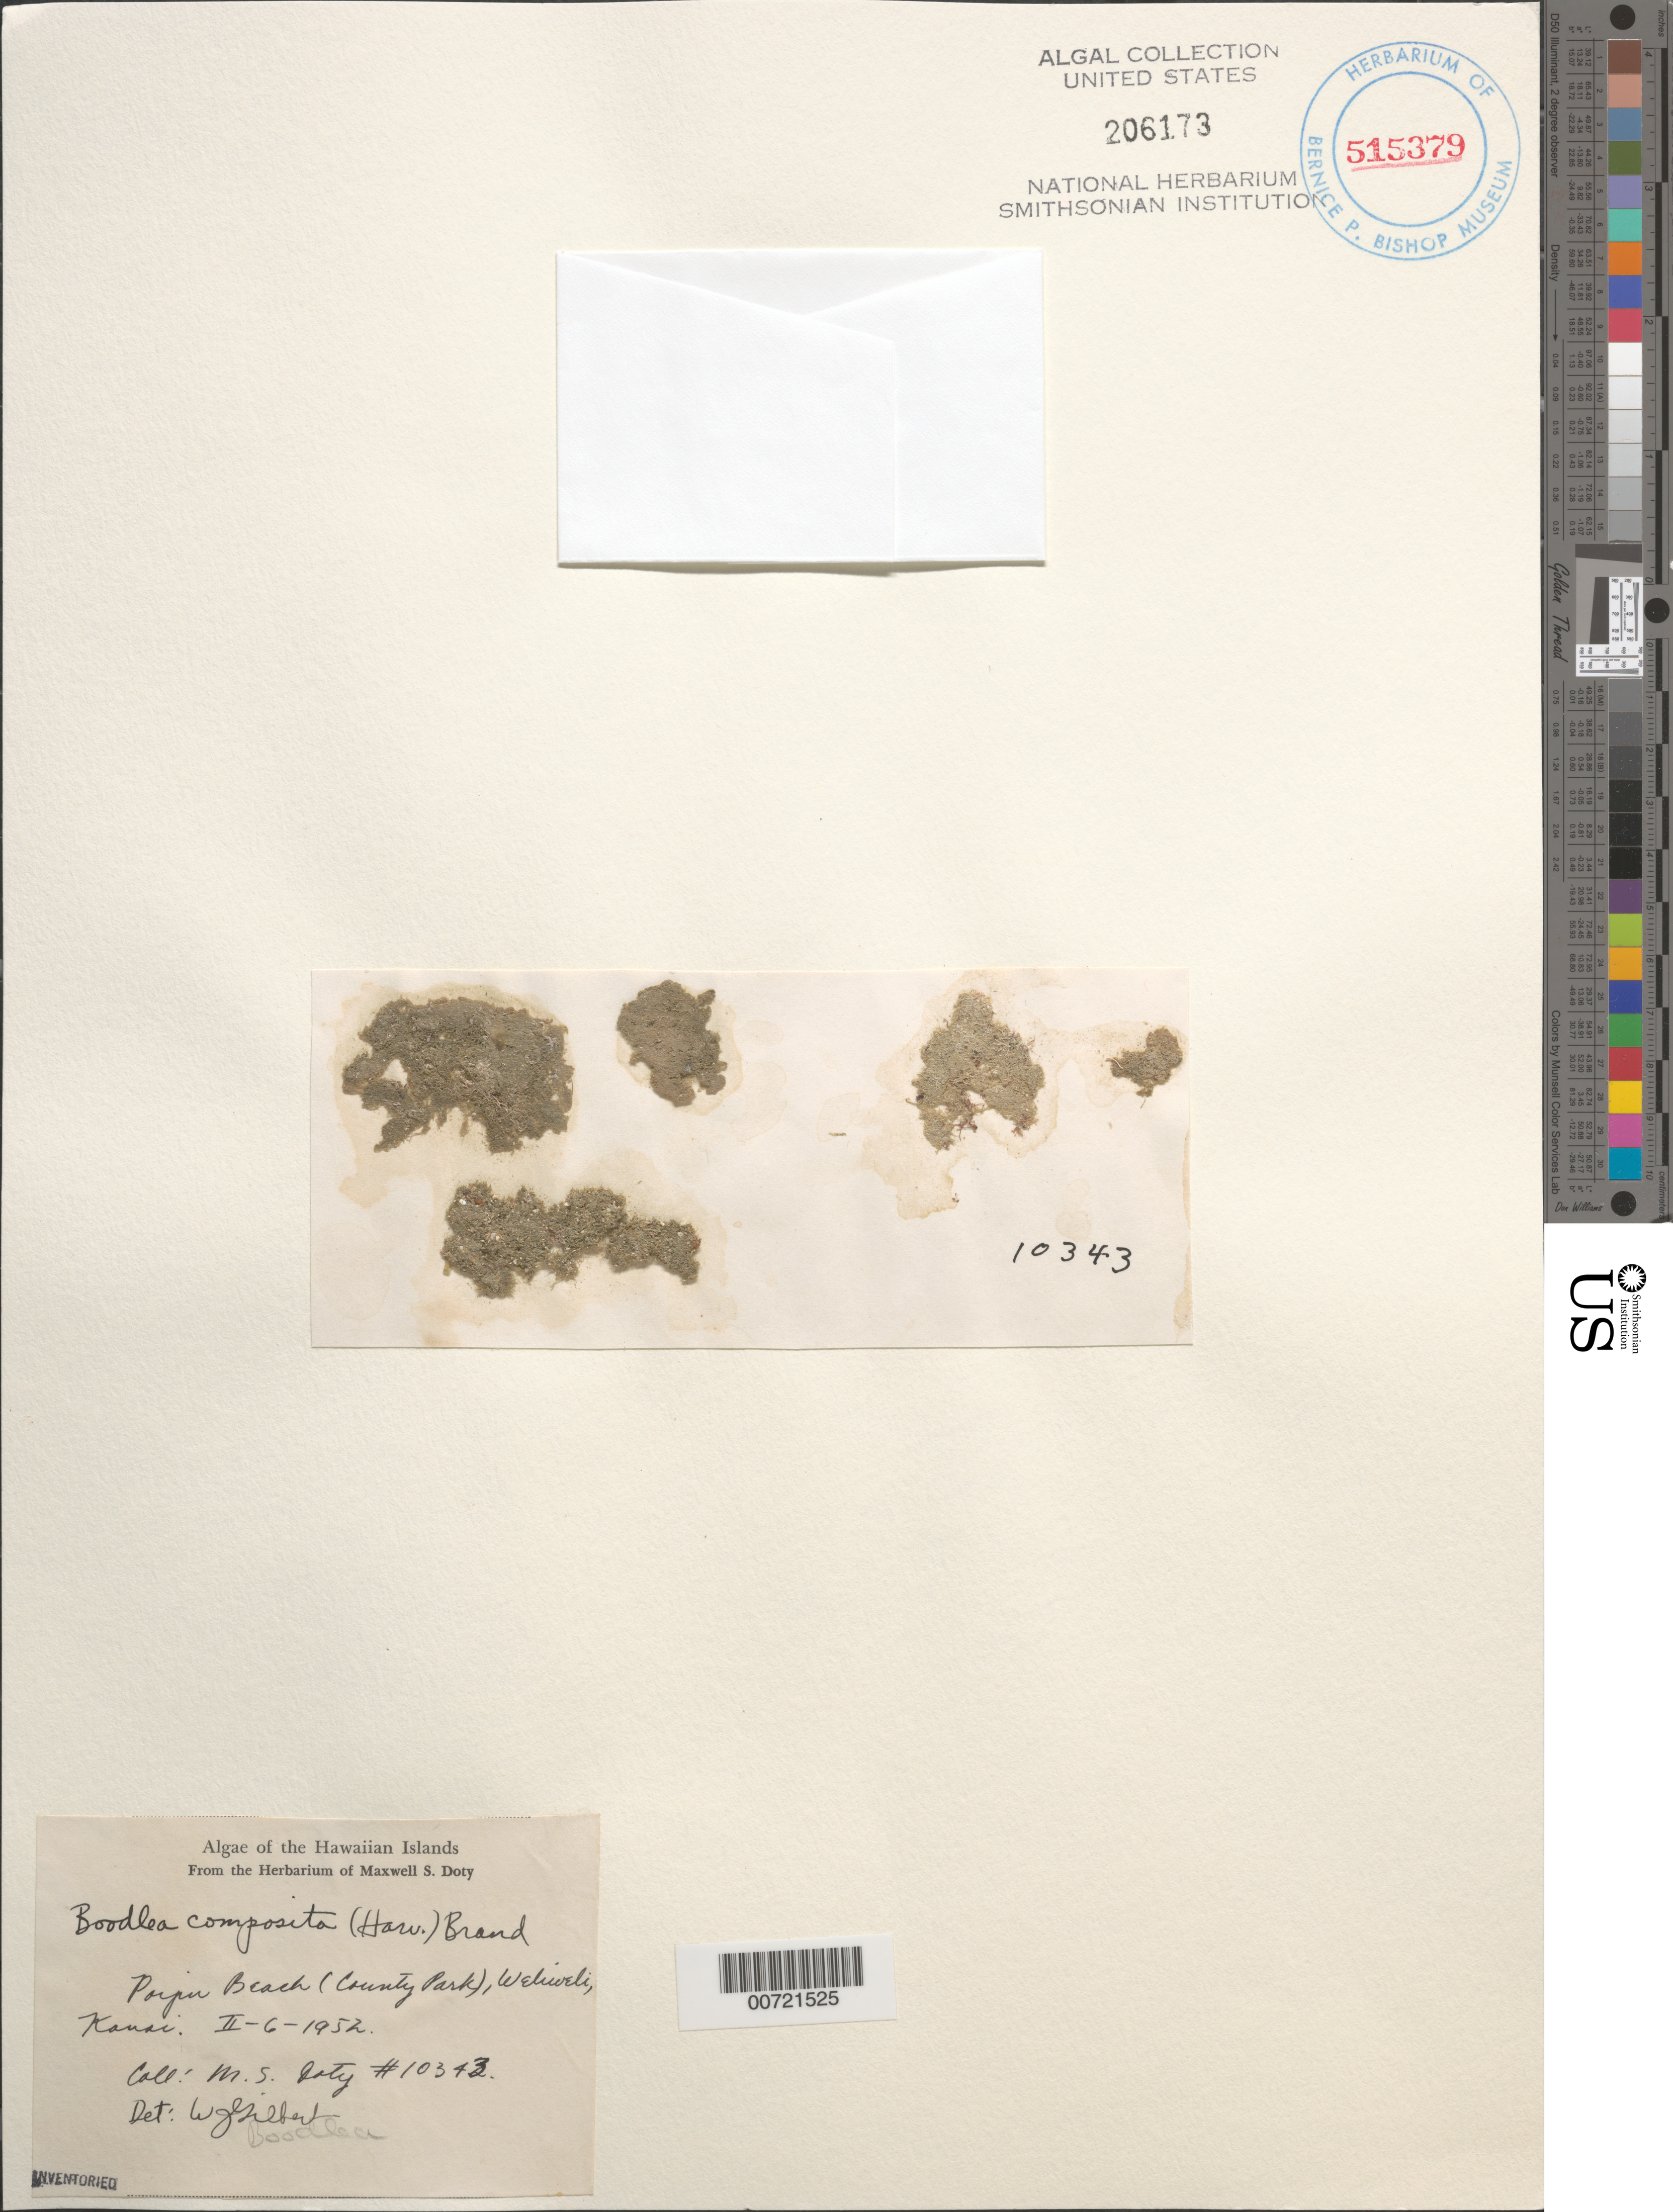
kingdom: Plantae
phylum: Chlorophyta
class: Ulvophyceae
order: Siphonocladales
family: Boodleaceae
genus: Boodlea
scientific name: Boodlea composita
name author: (Harv.) F. Brand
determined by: Gilbert, W. J.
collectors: M. S. Doty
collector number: MSD 10343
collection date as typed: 06 Feb 1952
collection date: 1952-02-06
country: United States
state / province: Hawaii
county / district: Kauai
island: Kaua'i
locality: Poipu Beach, Poipu Beach County Park, Weliweli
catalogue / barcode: US 206173